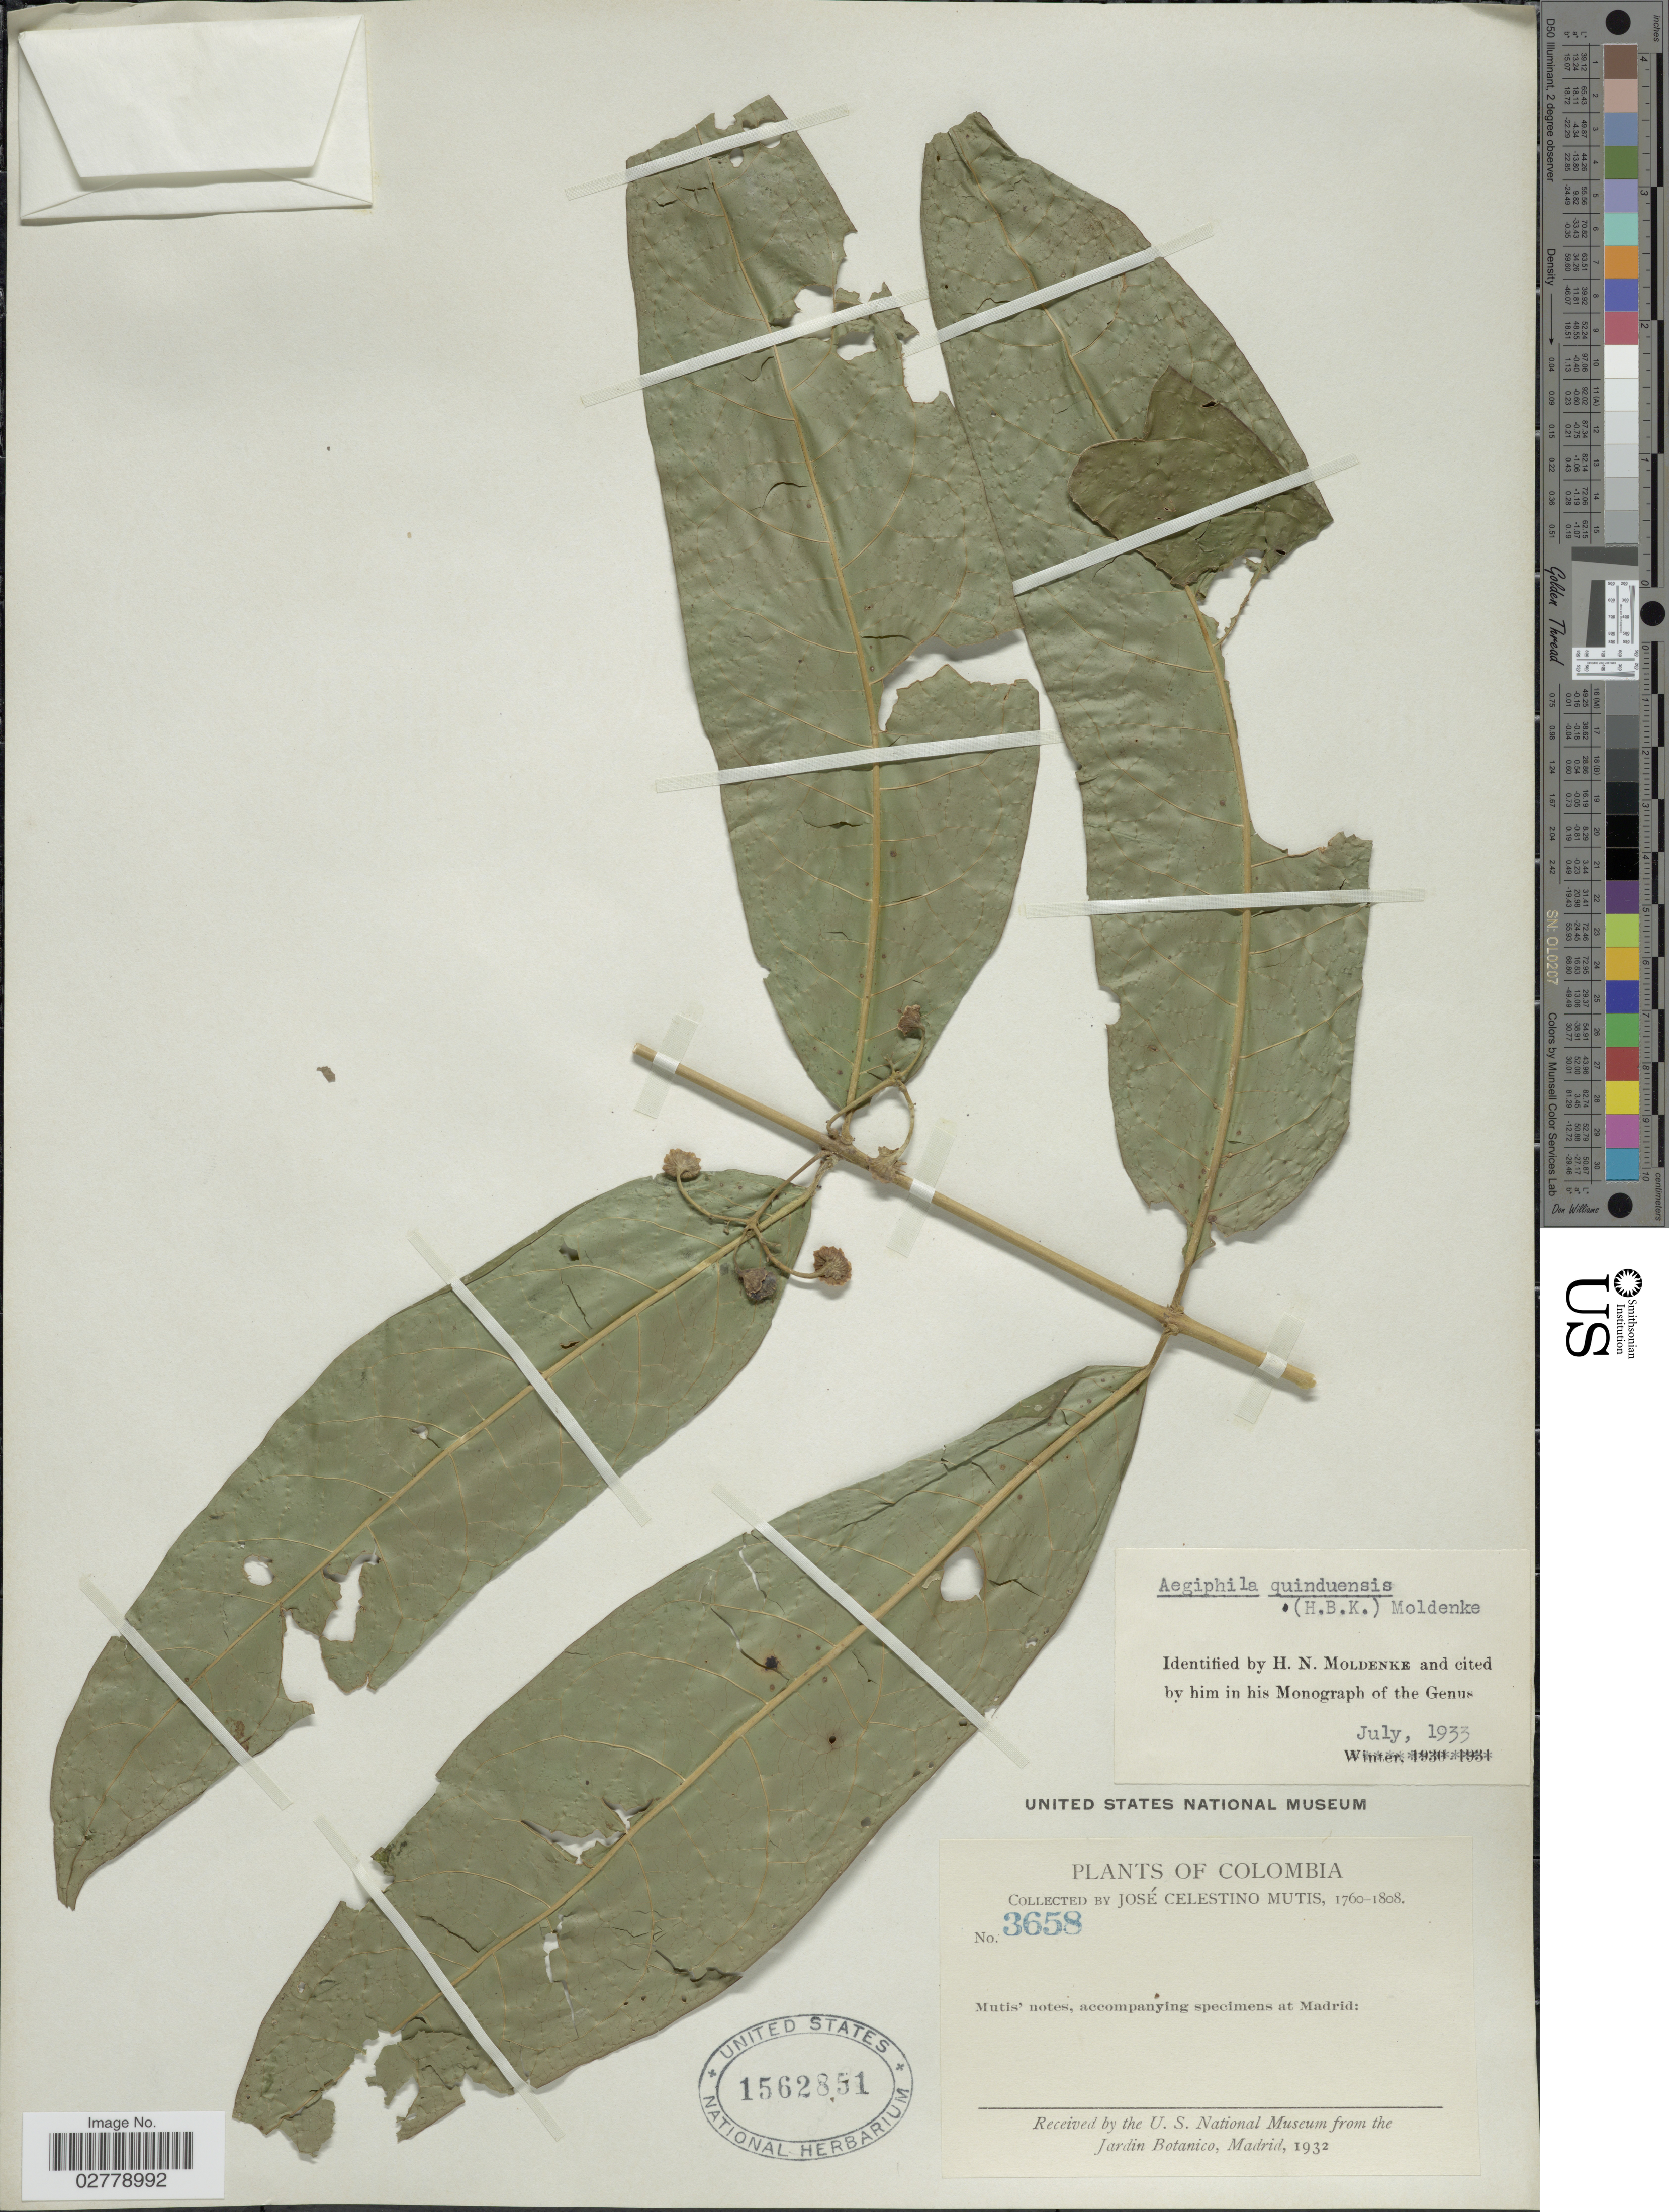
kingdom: Plantae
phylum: Tracheophyta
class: Magnoliopsida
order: Lamiales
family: Lamiaceae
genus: Aegiphila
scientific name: Aegiphila quinduensis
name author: (Kunth) Moldenke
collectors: J. C. B. Mutis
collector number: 3658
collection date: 1760/1808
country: Colombia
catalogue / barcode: US 1562851